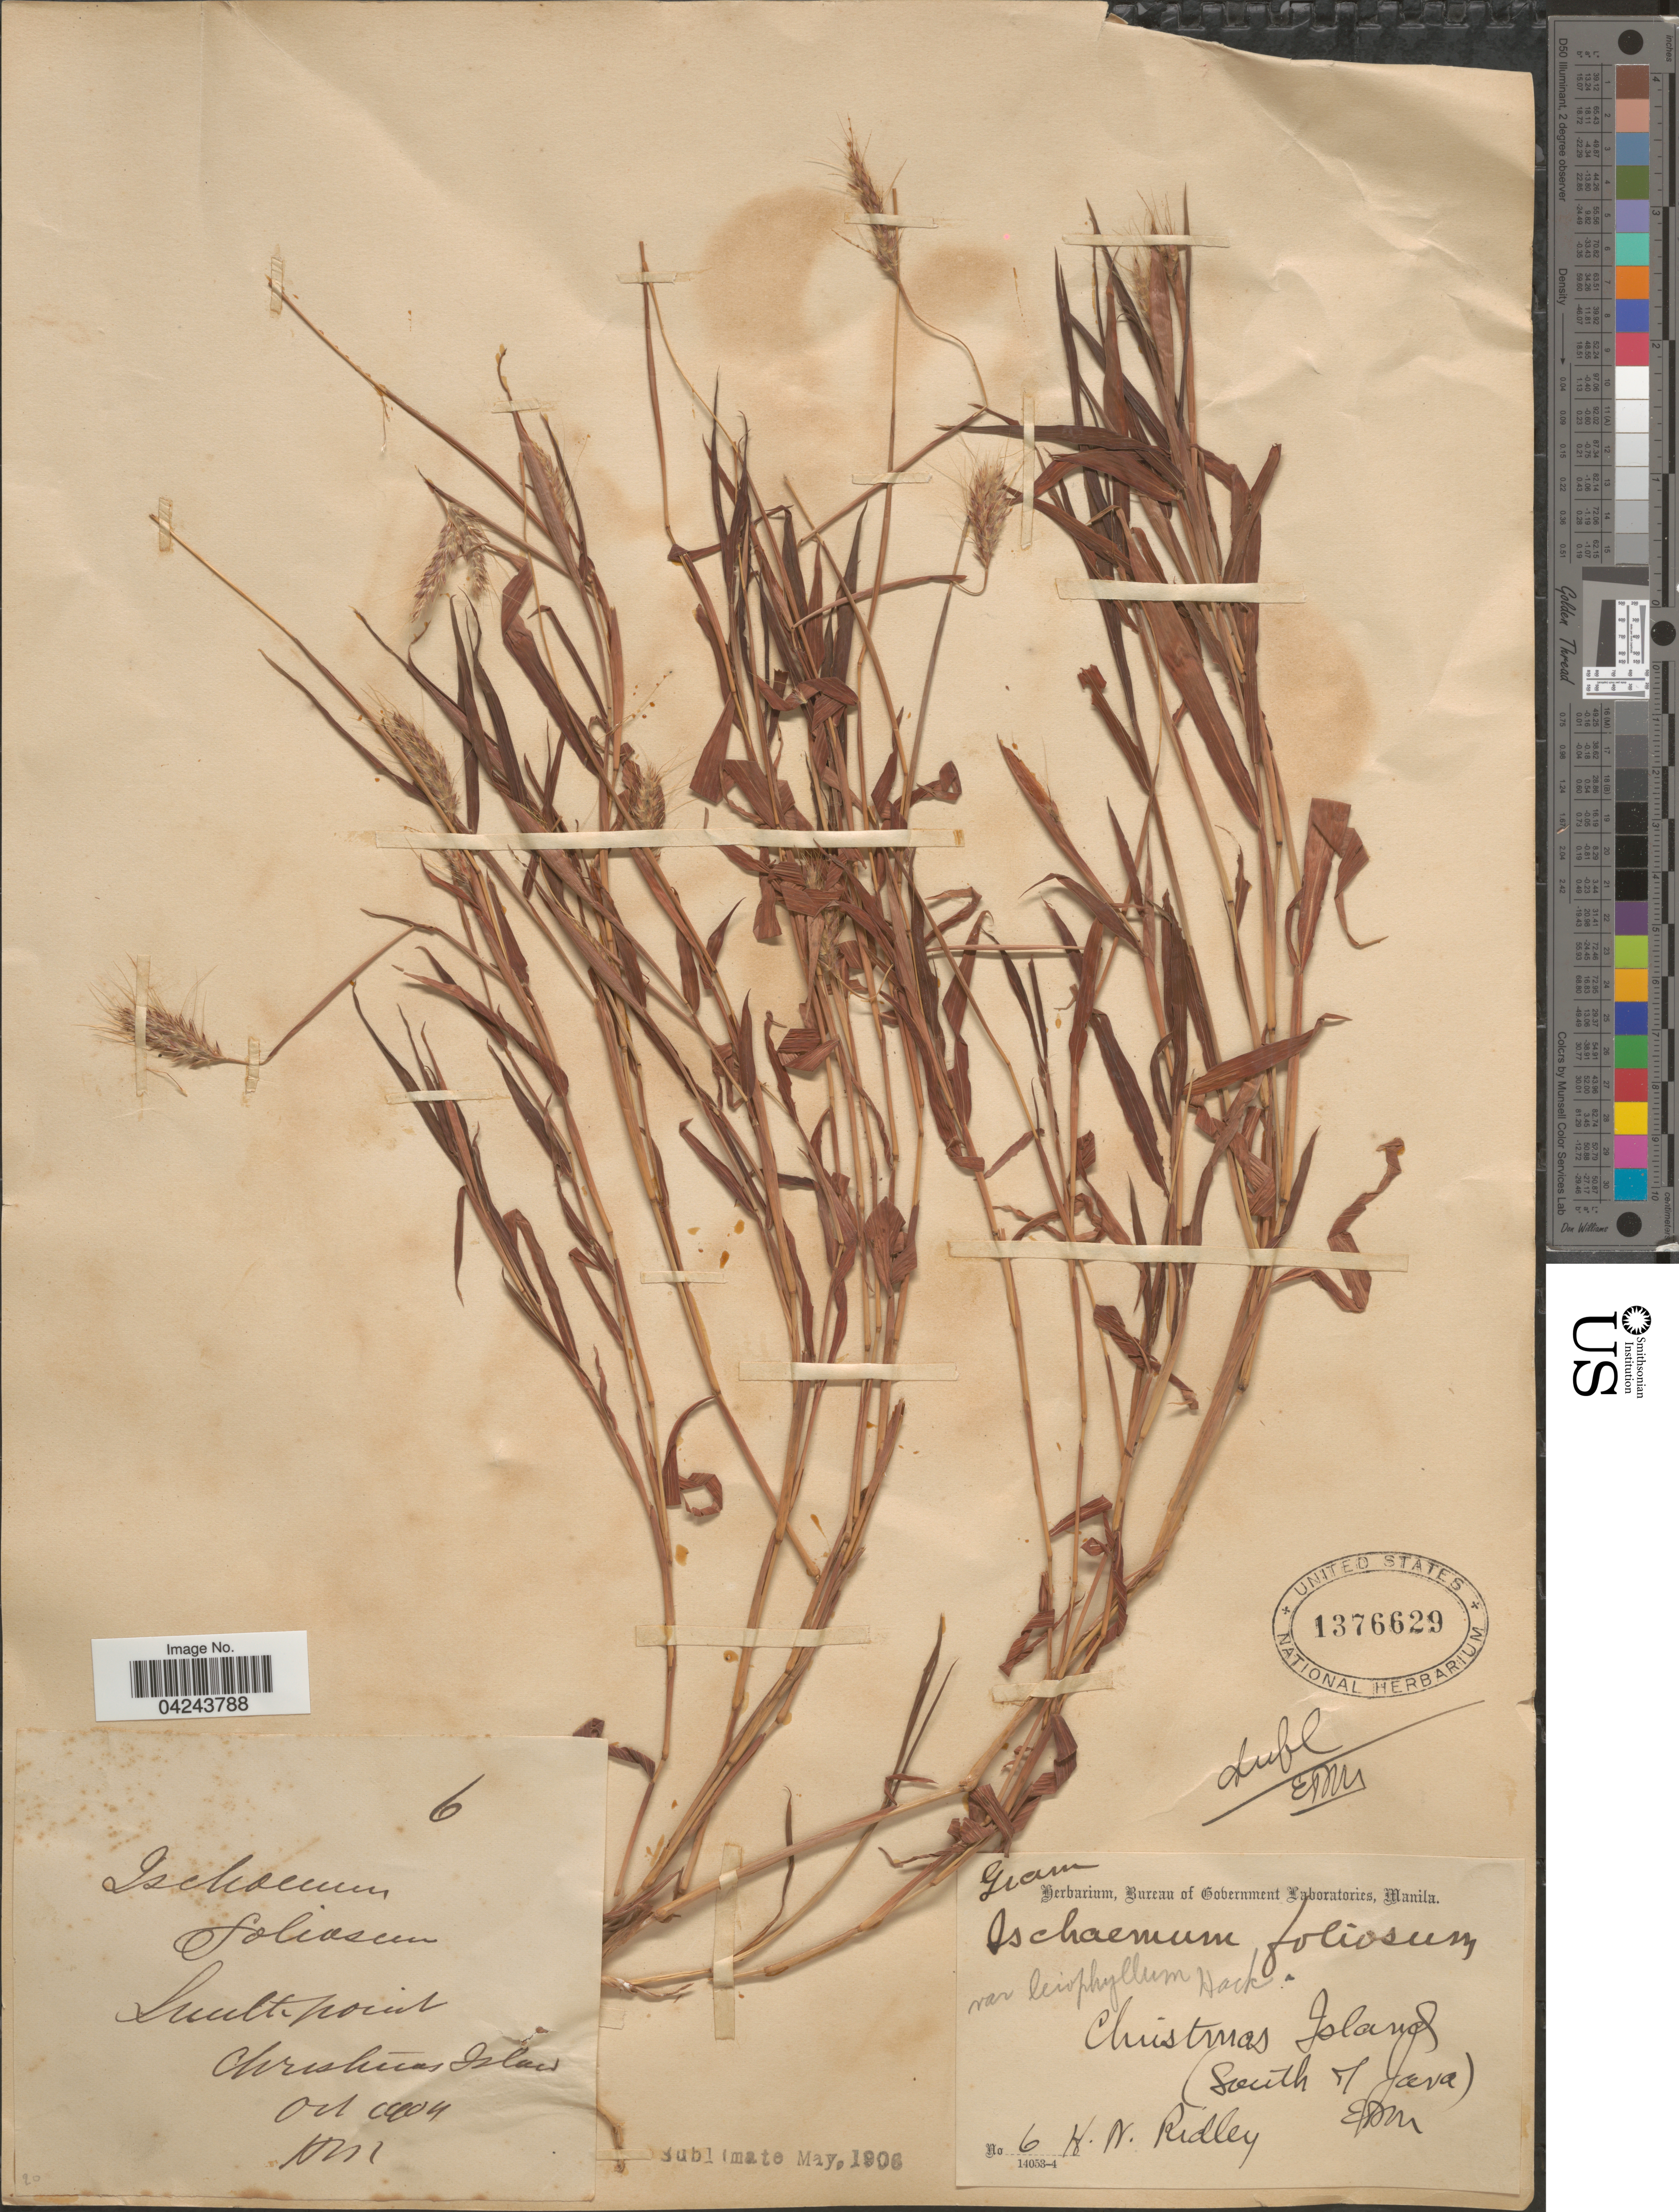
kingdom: Plantae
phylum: Tracheophyta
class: Liliopsida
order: Poales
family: Poaceae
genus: Ischaemum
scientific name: Ischaemum murinum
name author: G. Forst.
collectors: H. N. Ridley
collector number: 6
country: Australia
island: Christmas Island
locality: Christmas Island (South of Java). Smith point.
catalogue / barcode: US 1376629